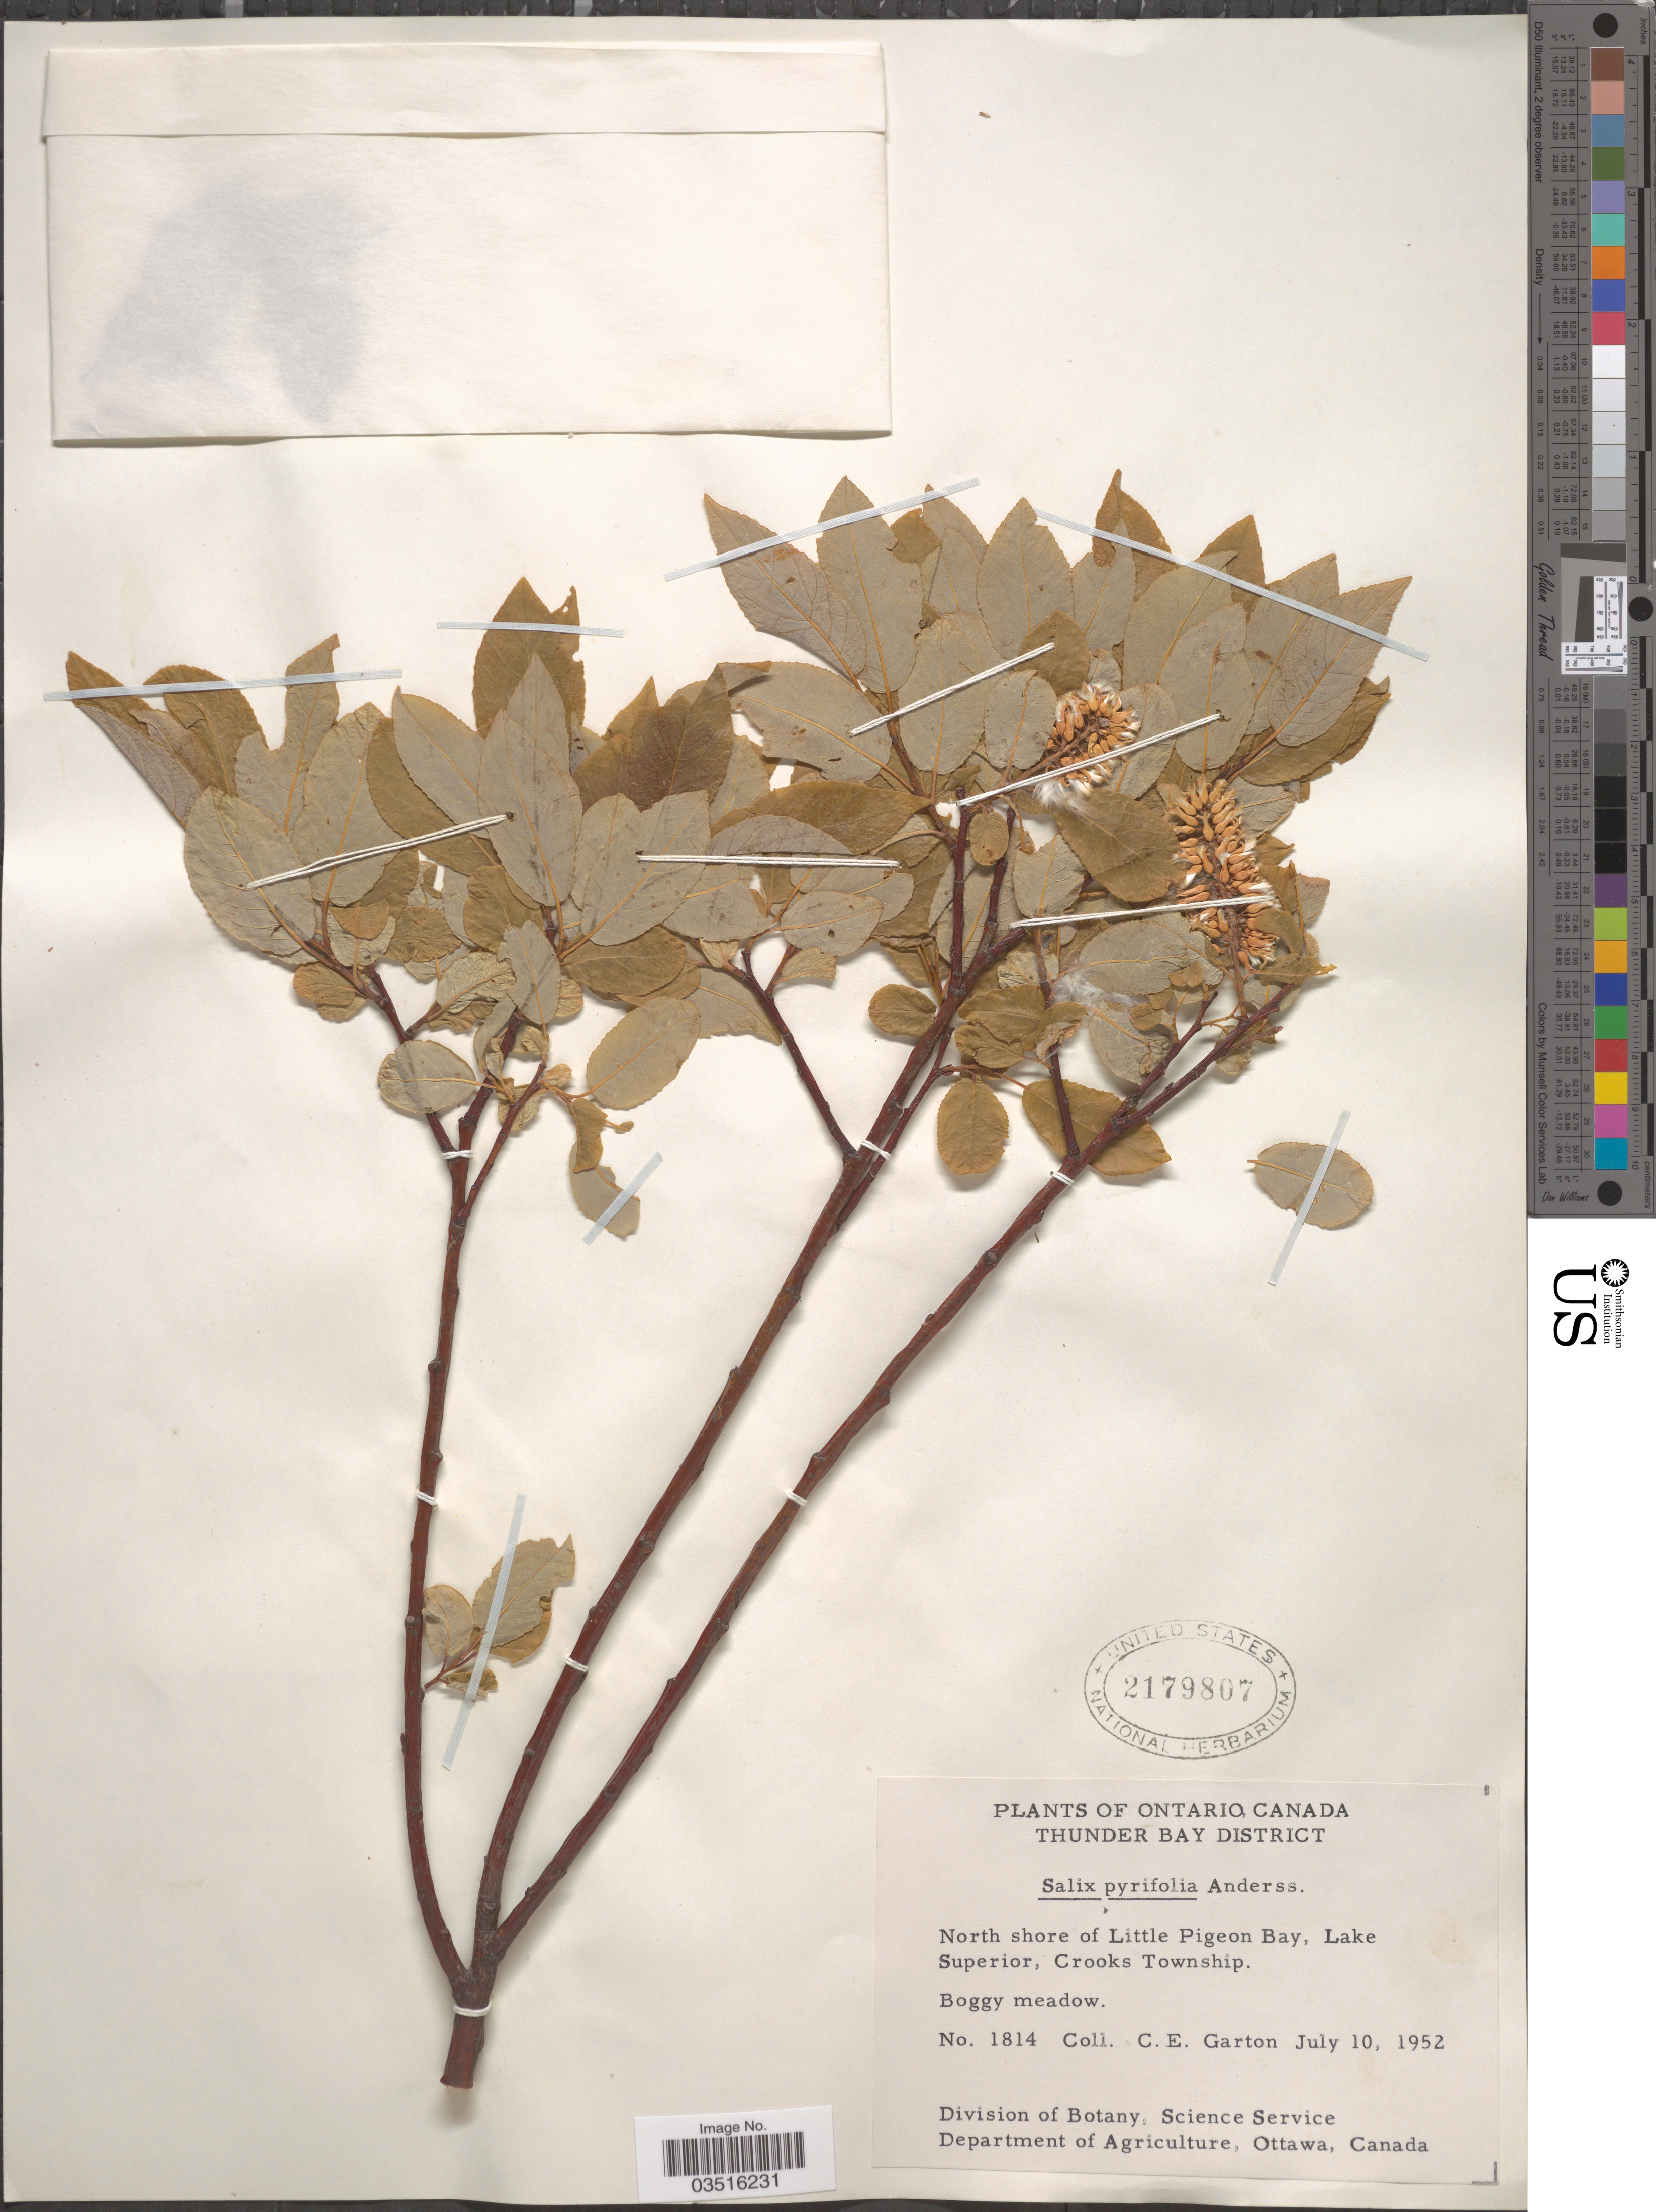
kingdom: Plantae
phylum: Tracheophyta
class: Magnoliopsida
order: Malpighiales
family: Salicaceae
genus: Salix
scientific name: Salix pyrifolia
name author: Ledeb.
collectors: C. E. Garton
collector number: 1814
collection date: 1952-07-10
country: Canada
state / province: Ontario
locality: Thunder Bay District. North shore of Little Pigeon Bay, Lake Superior, Crooks Township.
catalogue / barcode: US 2179807